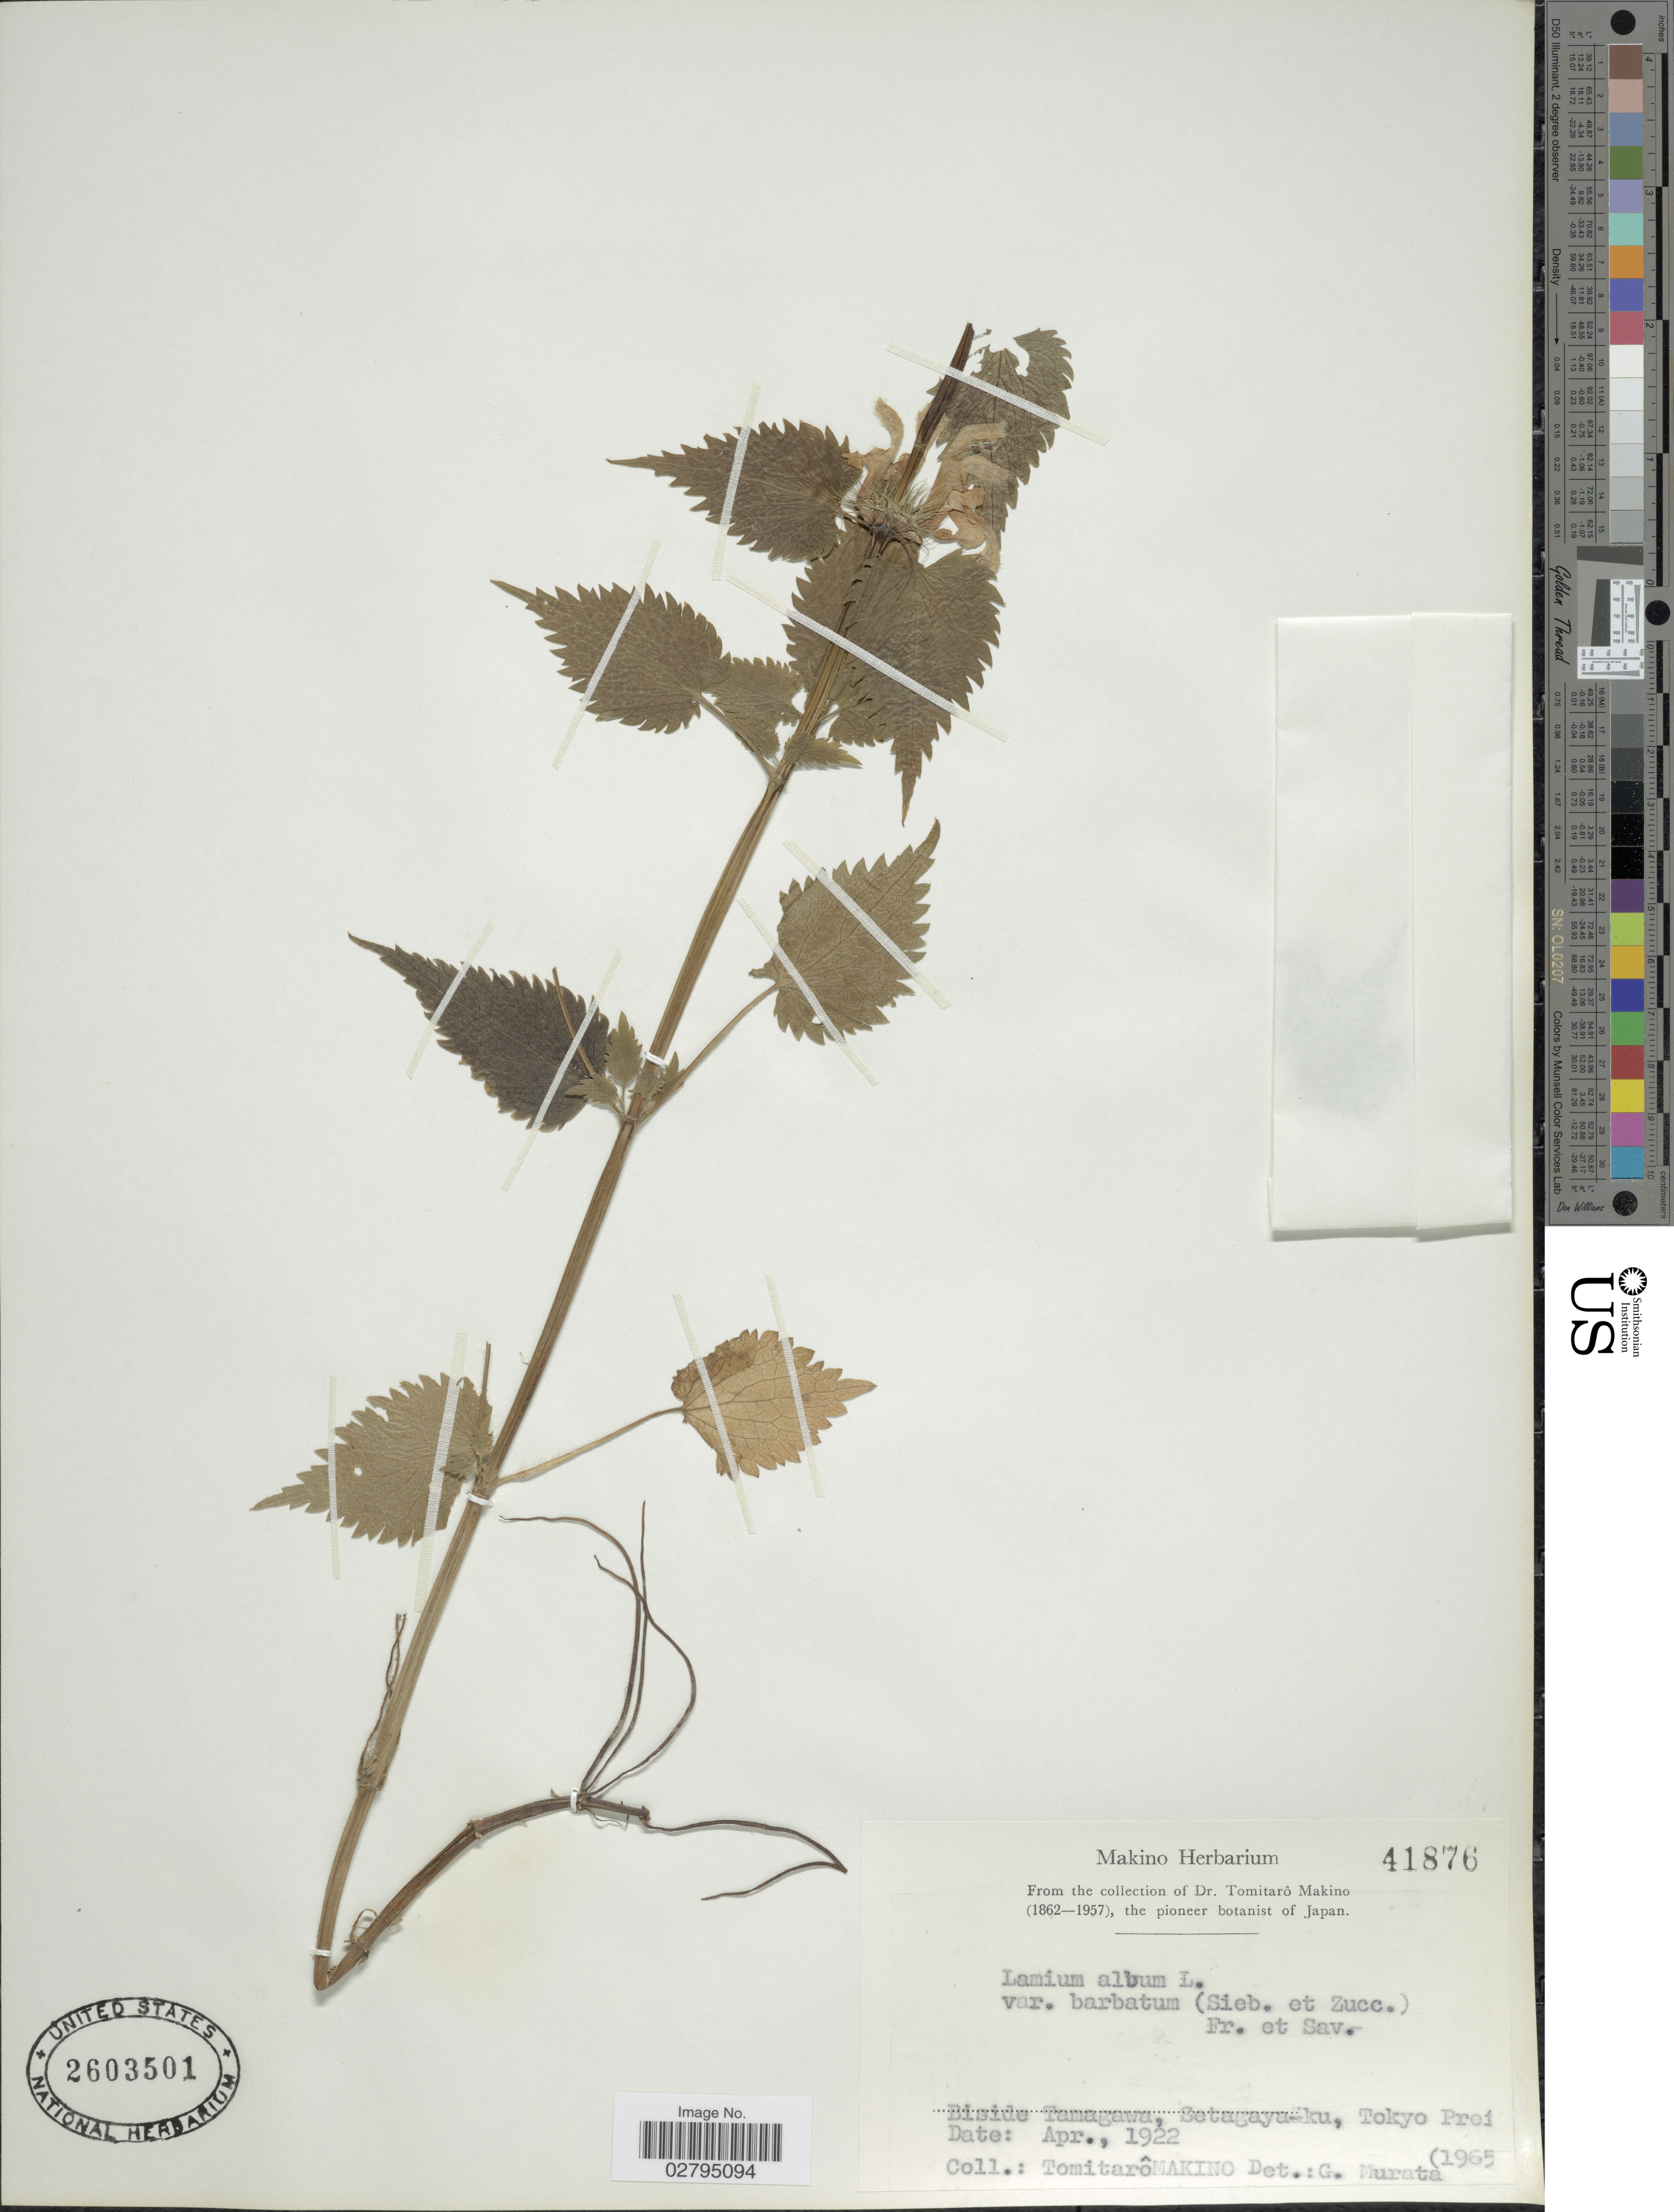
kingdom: Plantae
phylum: Tracheophyta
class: Magnoliopsida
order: Lamiales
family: Lamiaceae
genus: Lamium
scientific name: Lamium album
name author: L.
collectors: T. Makino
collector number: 41876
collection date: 1922-04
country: Japan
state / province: Tokyo, Federal City of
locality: Biside Tamagawa, Setagaya-ku, Tokyo Pref.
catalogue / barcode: US 2603501